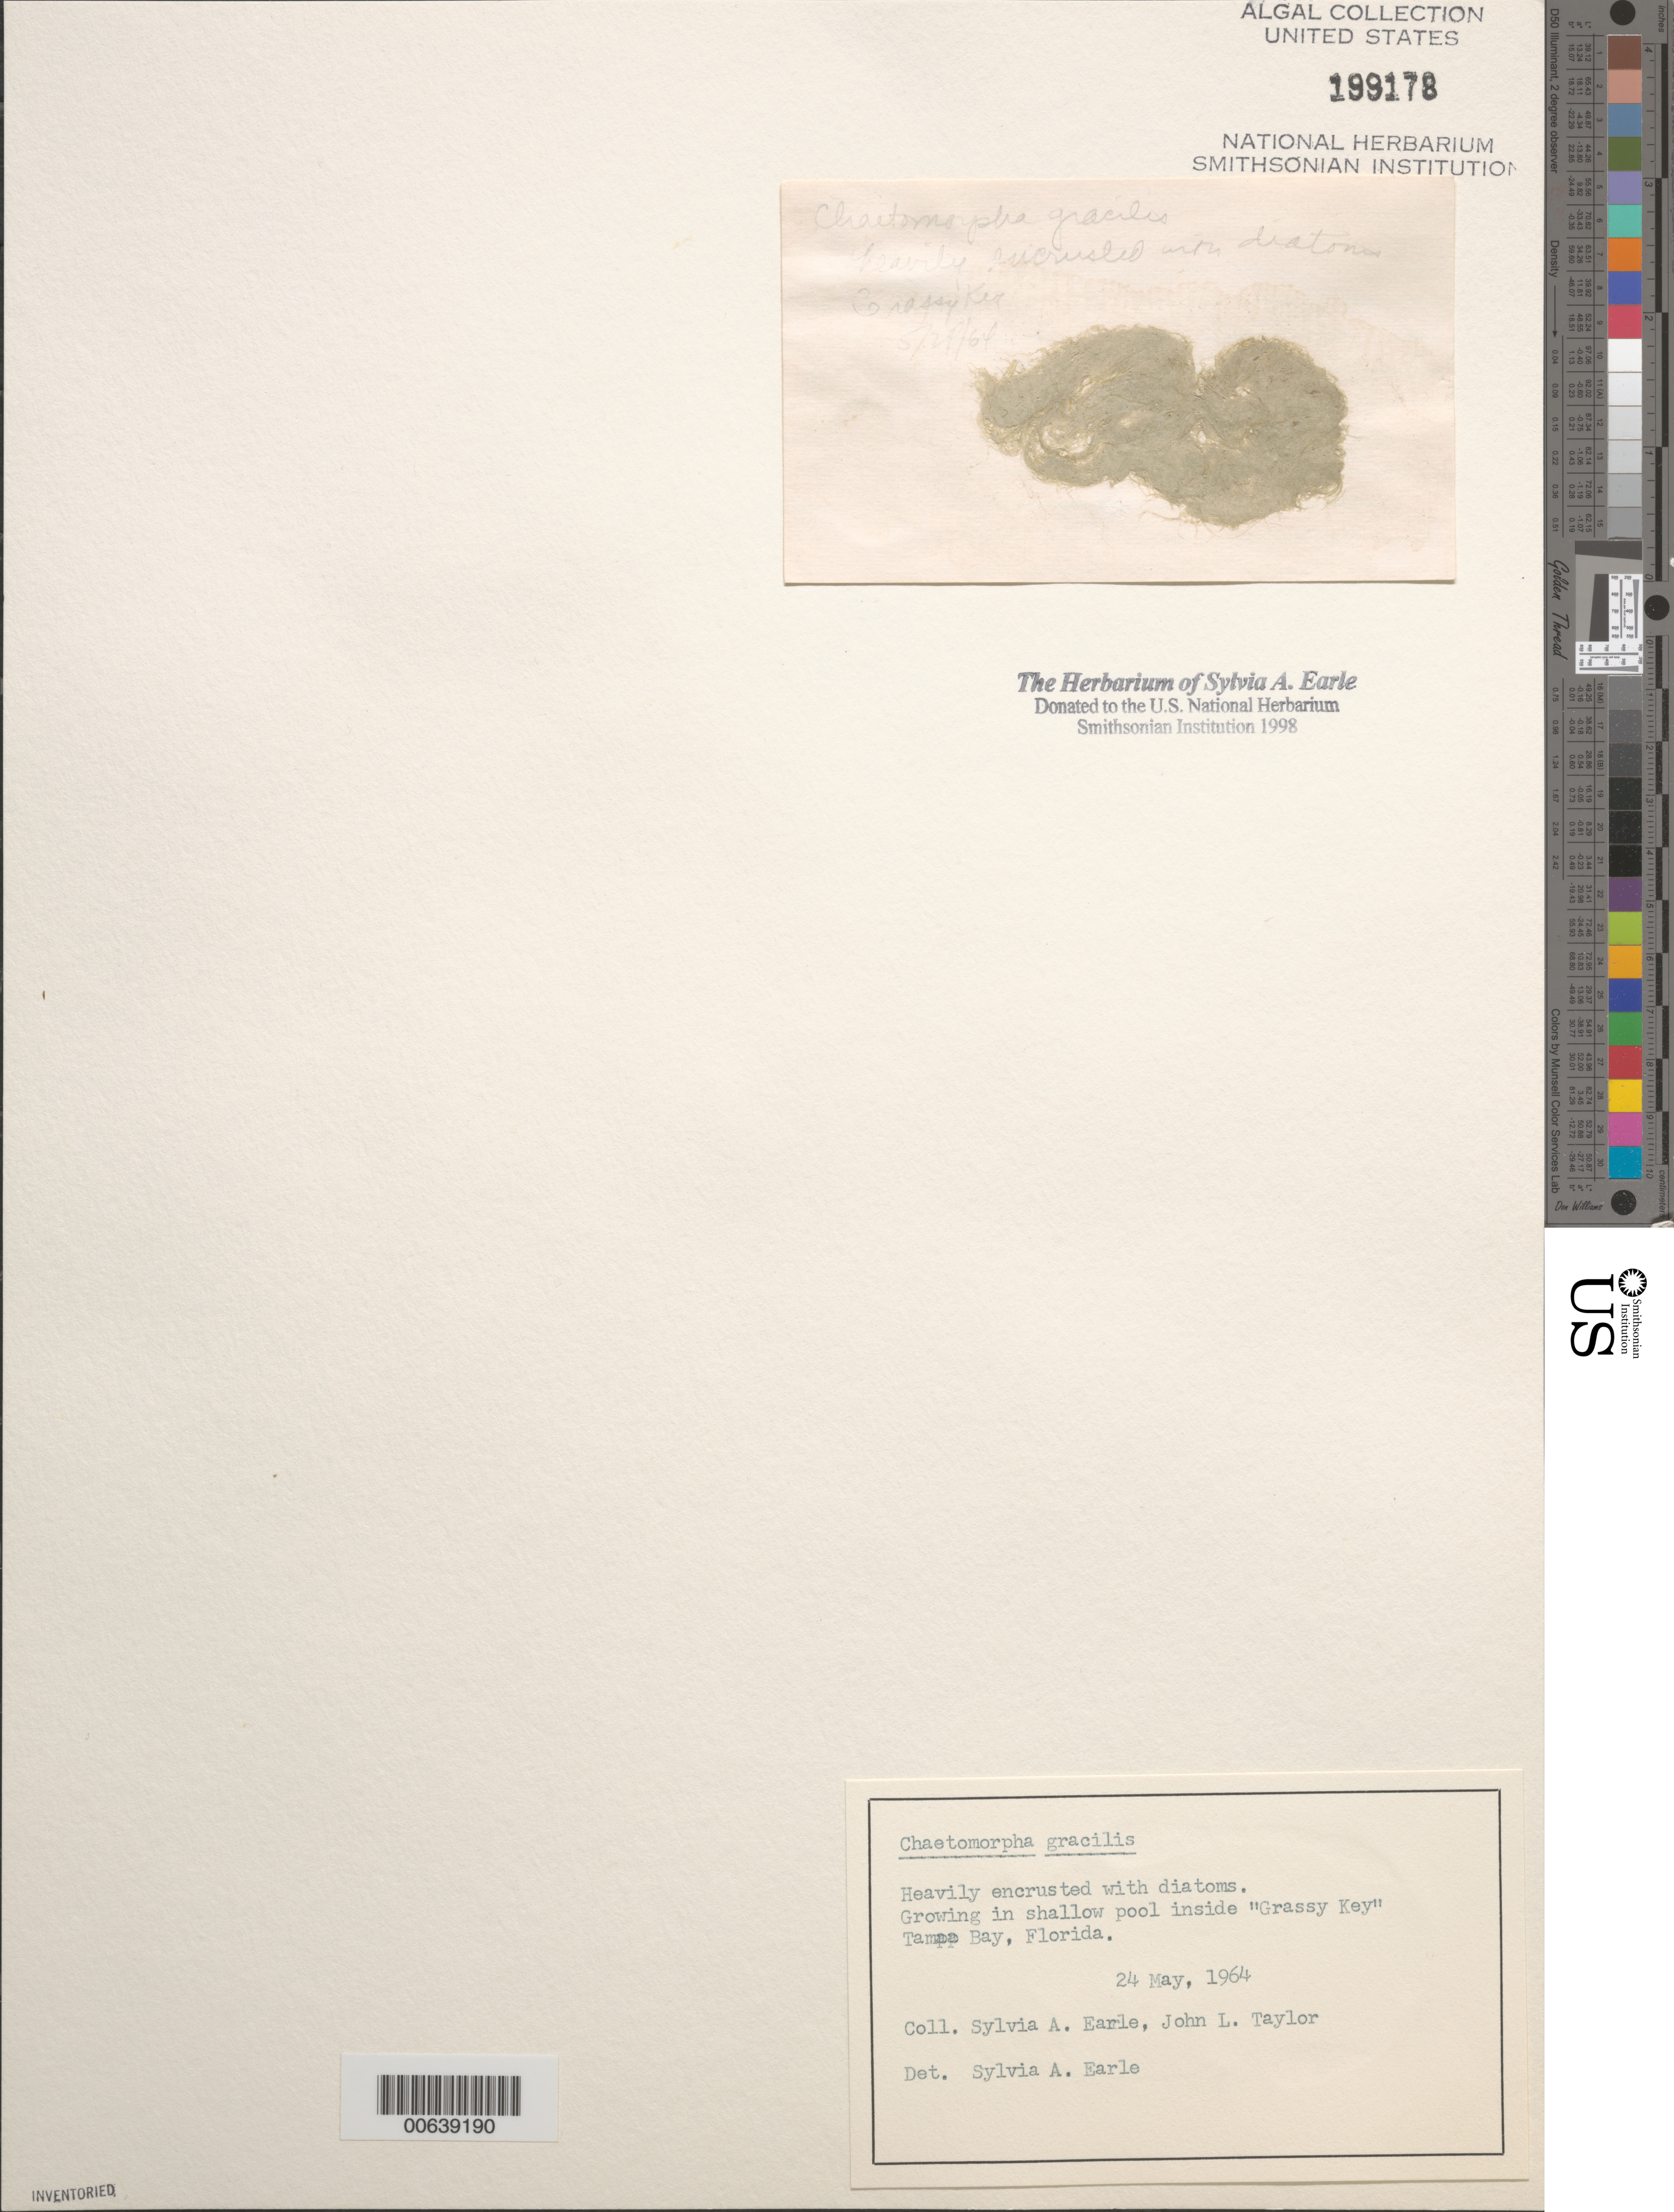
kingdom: Plantae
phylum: Chlorophyta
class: Ulvophyceae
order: Cladophorales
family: Cladophoraceae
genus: Chaetomorpha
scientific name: Chaetomorpha gracilis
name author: Kütz.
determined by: Earle, S. A.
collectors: S. A. Earle & J. L. Taylor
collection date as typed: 24 May 1964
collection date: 1964-05-24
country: United States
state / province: Florida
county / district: Manatee County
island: Grassy Key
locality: Tampa Bay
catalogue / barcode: US 199178